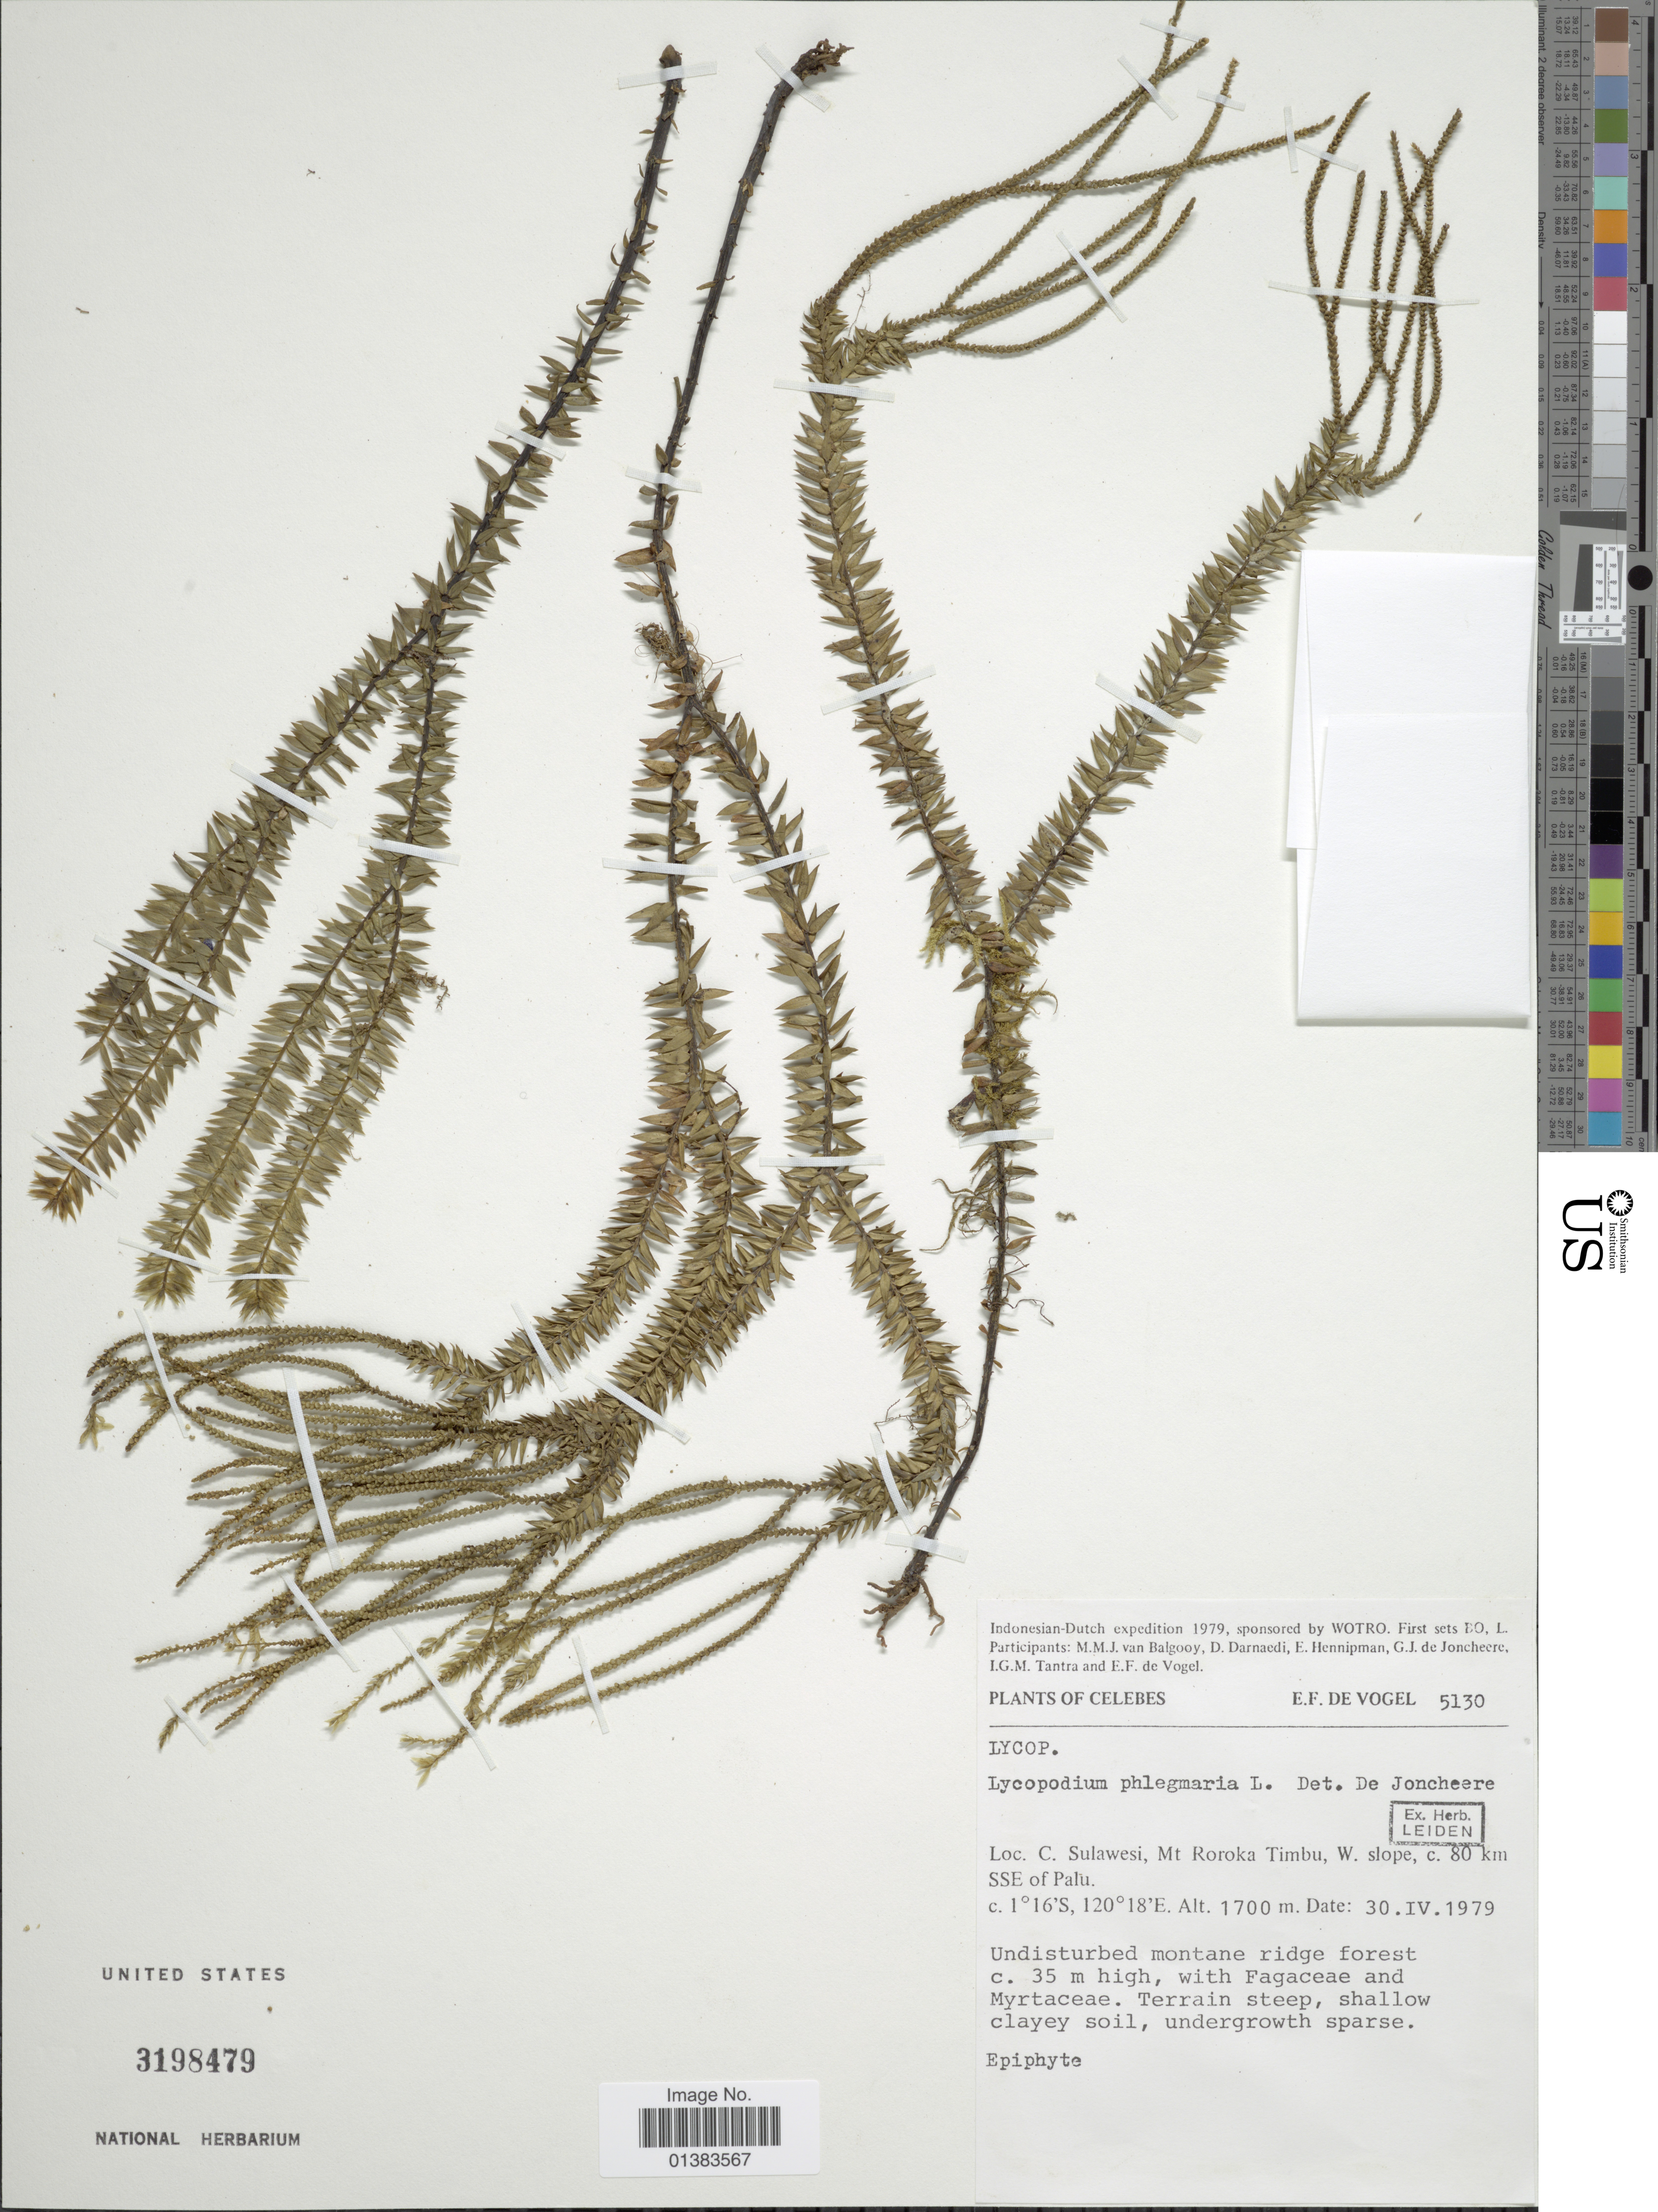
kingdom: Plantae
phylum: Tracheophyta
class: Lycopodiopsida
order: Lycopodiales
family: Lycopodiaceae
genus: Phlegmariurus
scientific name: Phlegmariurus ledermannii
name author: (Herter) A. R. Field & Bostock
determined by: Field, A. R.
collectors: E. F. de Vogel, M. M. van Balgooy, D. Darnaedi, E. Hennipman & et al.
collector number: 5130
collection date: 1979-04-30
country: Indonesia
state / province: Sulawesi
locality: Celebes, C. Sulawesi, Mt Roroka Timbu, W. slopes, c. 80 km SSE of Palu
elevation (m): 1700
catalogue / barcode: US 3198479